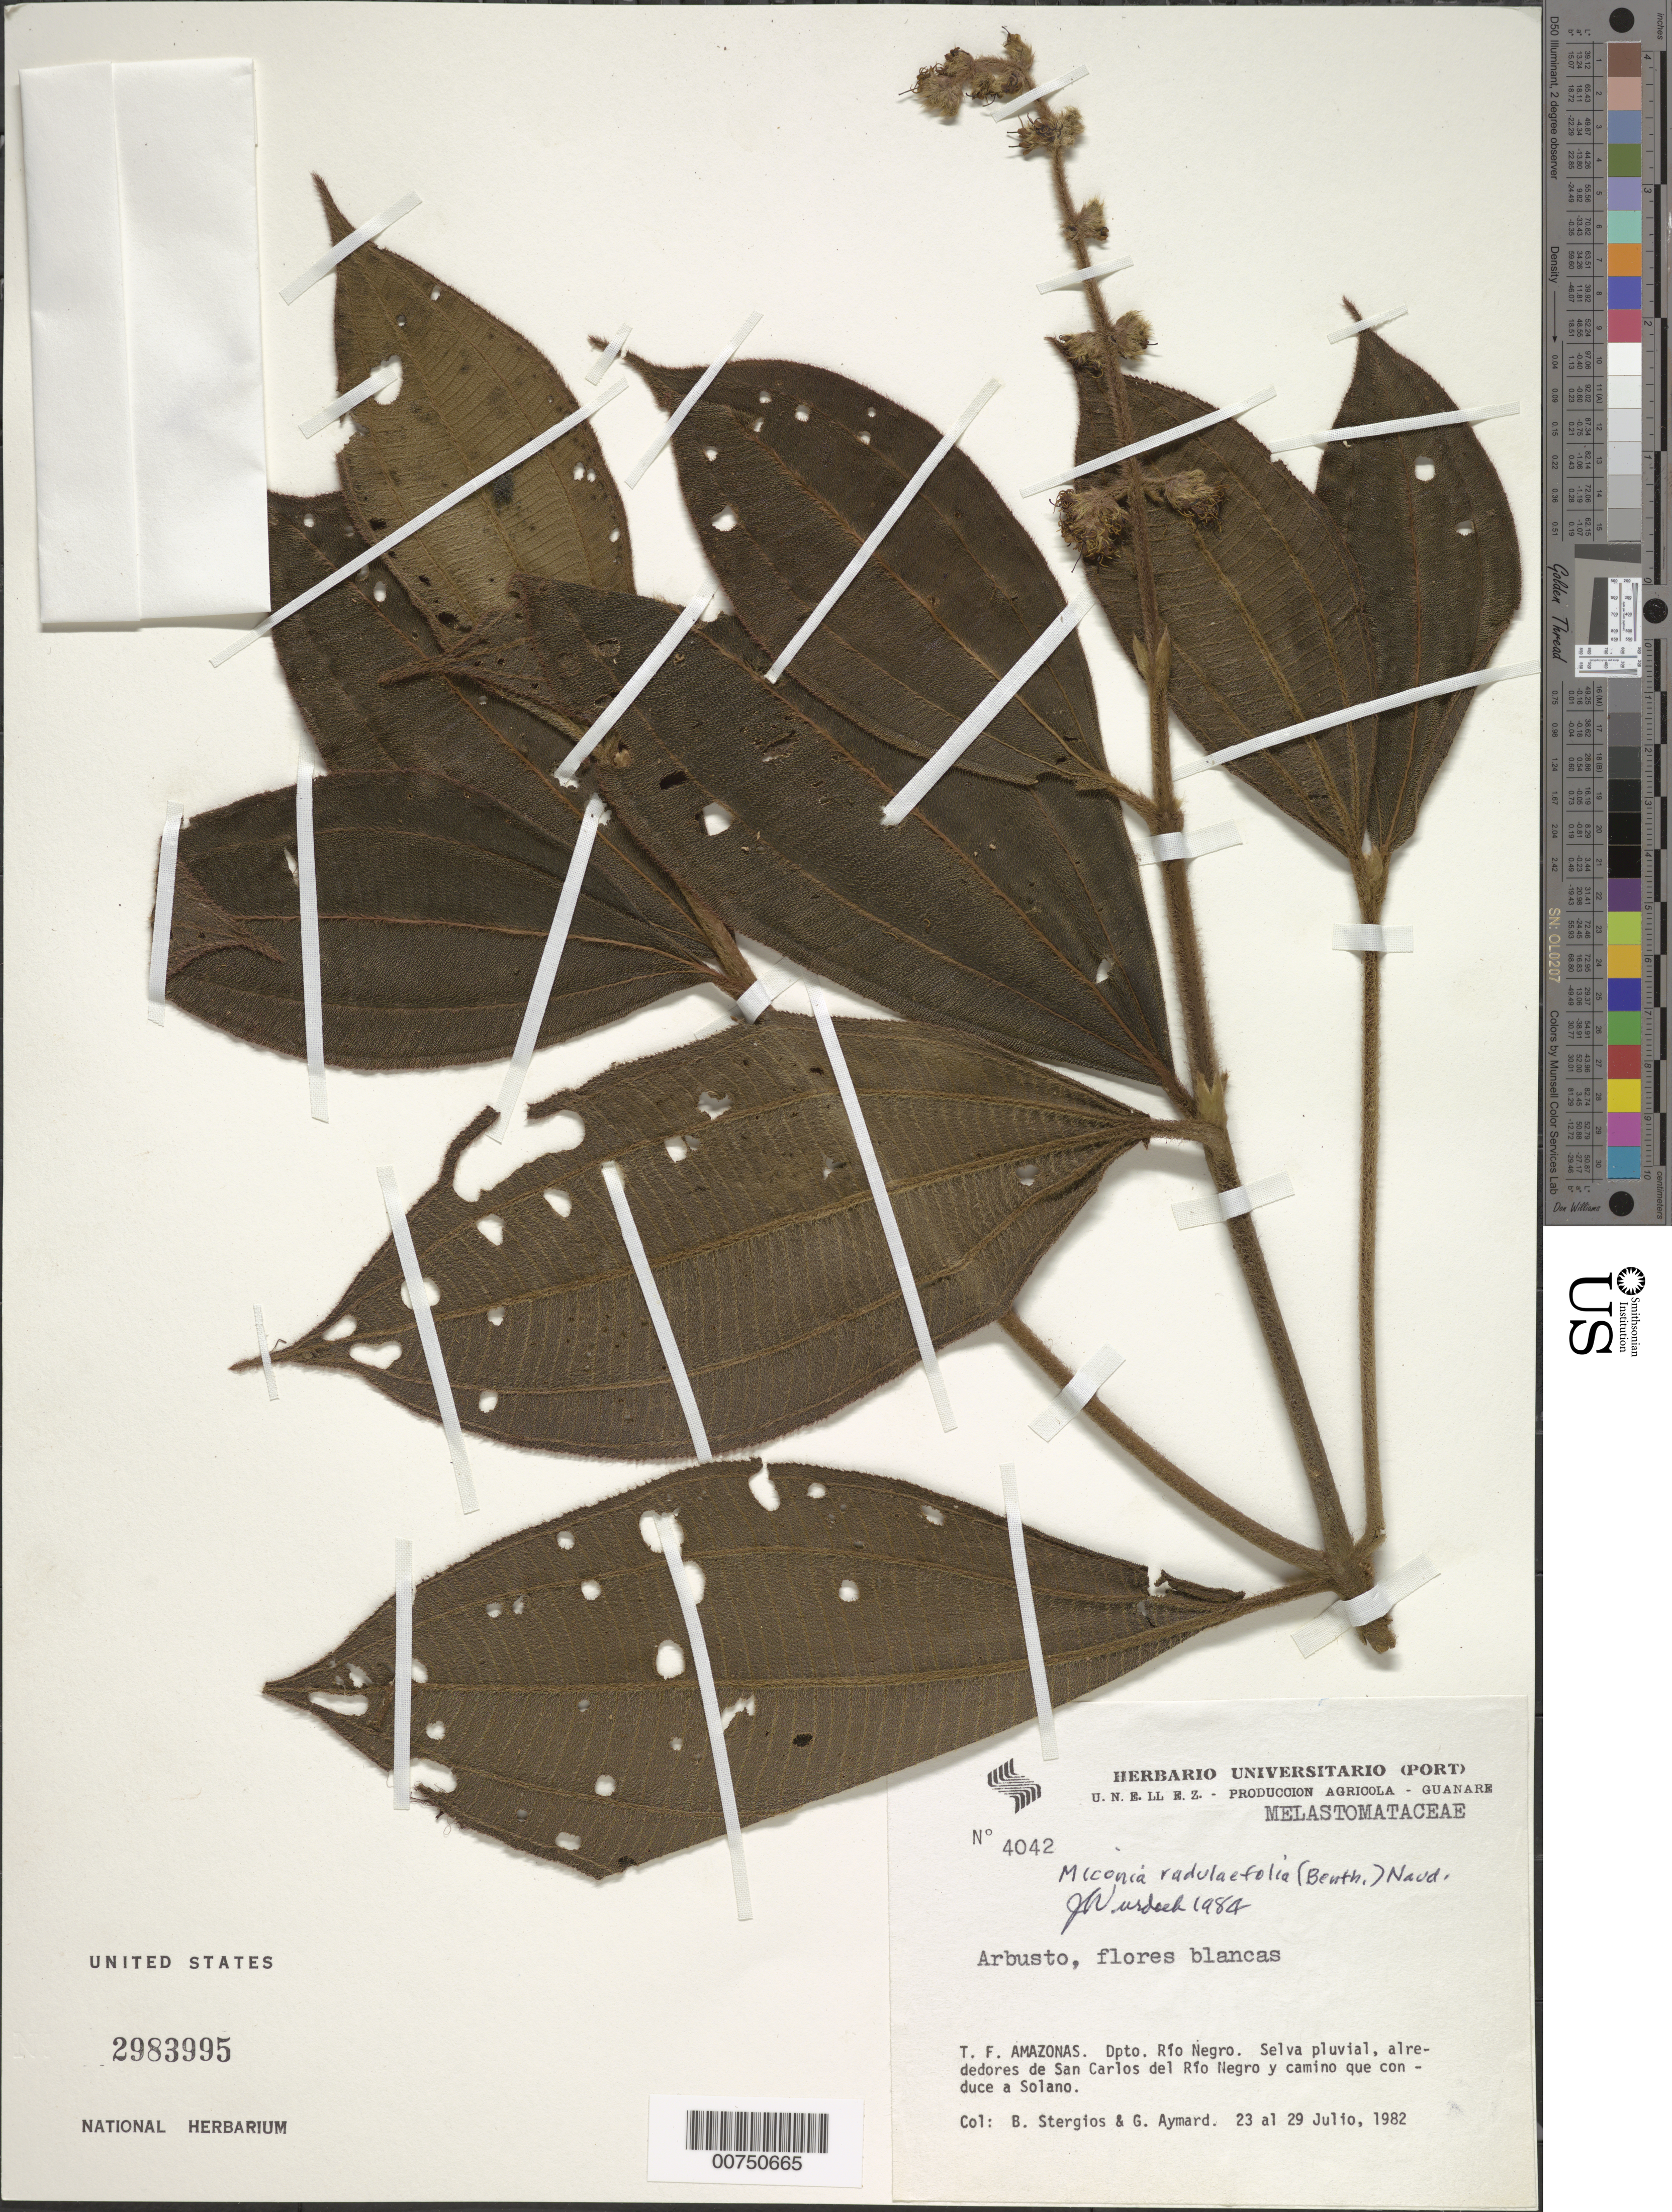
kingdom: Plantae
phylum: Tracheophyta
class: Magnoliopsida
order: Myrtales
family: Melastomataceae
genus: Miconia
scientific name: Miconia radulifolia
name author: (Benth.) Naudin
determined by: Wurdack, John J., (US), US (UNITED STATES)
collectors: B. G. Stergios & G. A. Aymard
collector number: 4042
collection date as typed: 23-Jul-82 to 29-Jul-82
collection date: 1982-07-23/1982-07-29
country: Venezuela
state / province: Amazonas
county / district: Río Negro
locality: San Carlos del Río Negro y camino que conduce a Solano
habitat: Selva pluvial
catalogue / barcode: US 2983995